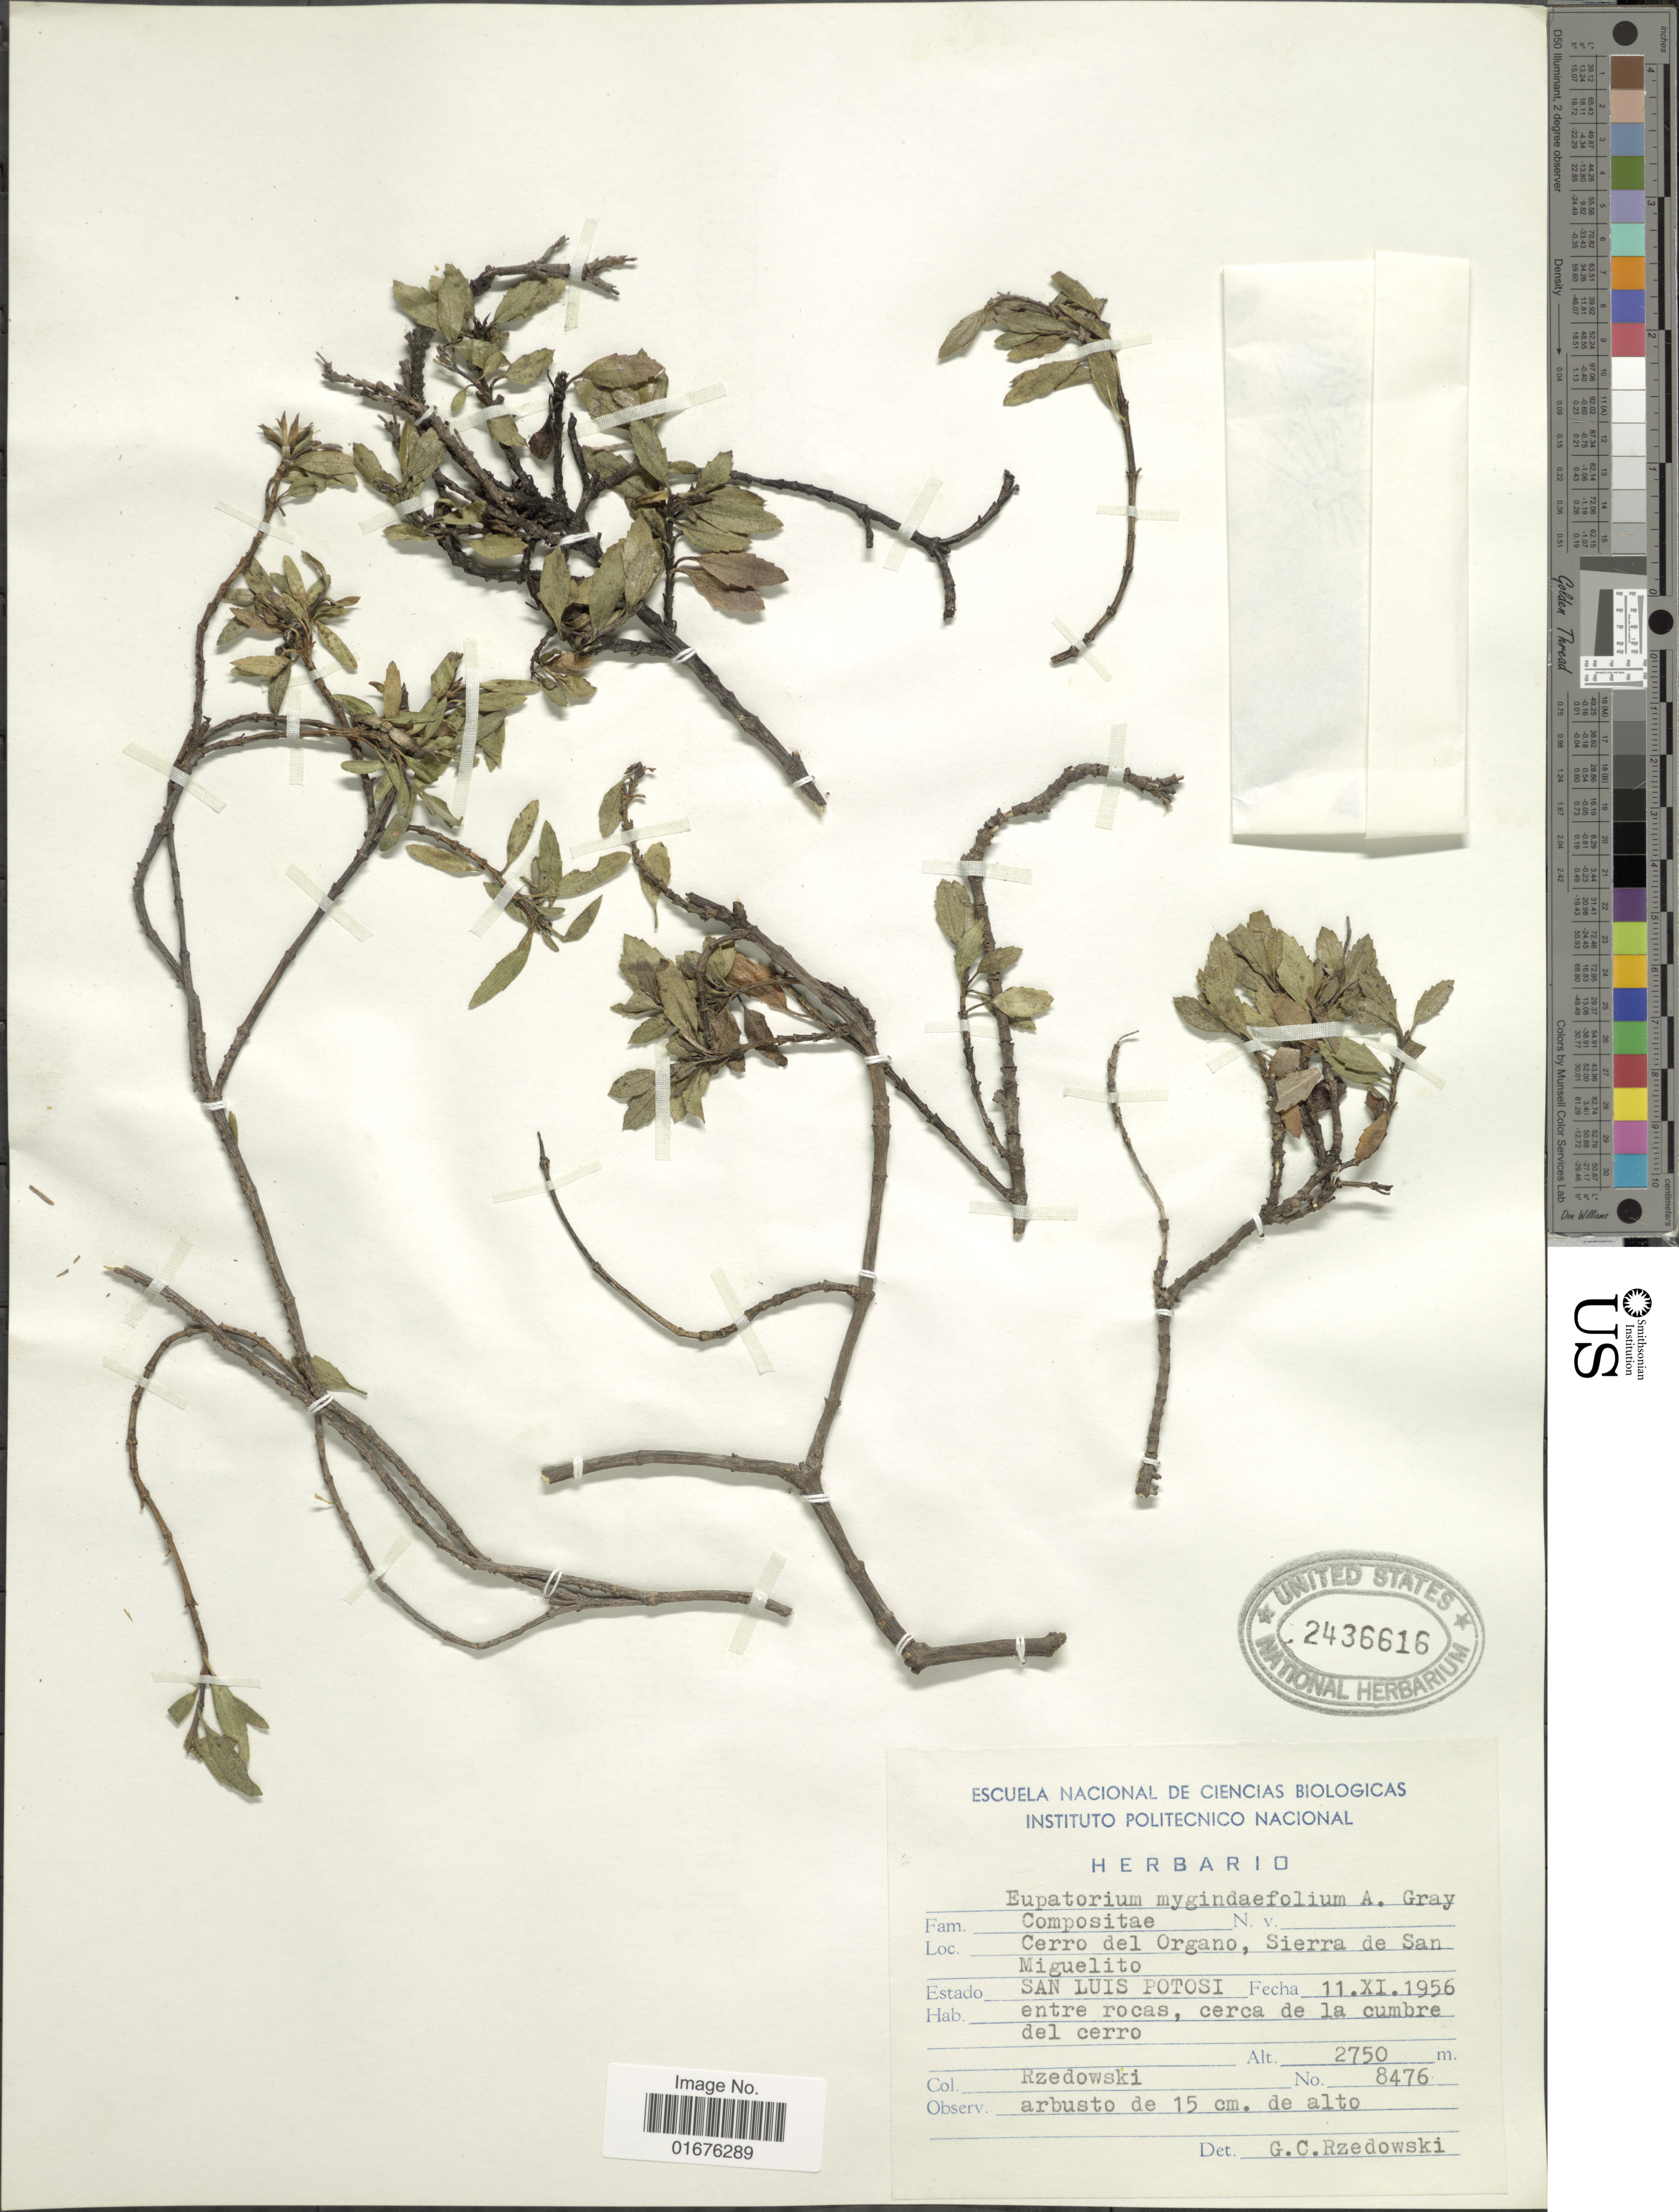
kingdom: Plantae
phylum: Tracheophyta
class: Magnoliopsida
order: Asterales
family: Asteraceae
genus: Ageratina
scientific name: Ageratina mygindaefolia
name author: (A. Gray) R.M. King & H. Rob.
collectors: Rzedwoski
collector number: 8476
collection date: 1956-11-11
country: Mexico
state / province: San Luis Potosí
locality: Cerro del Organo, Sierra de SAn Miguelito, entre rocas, cerca de la cumbre del cerro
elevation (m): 2750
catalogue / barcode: US 2436616